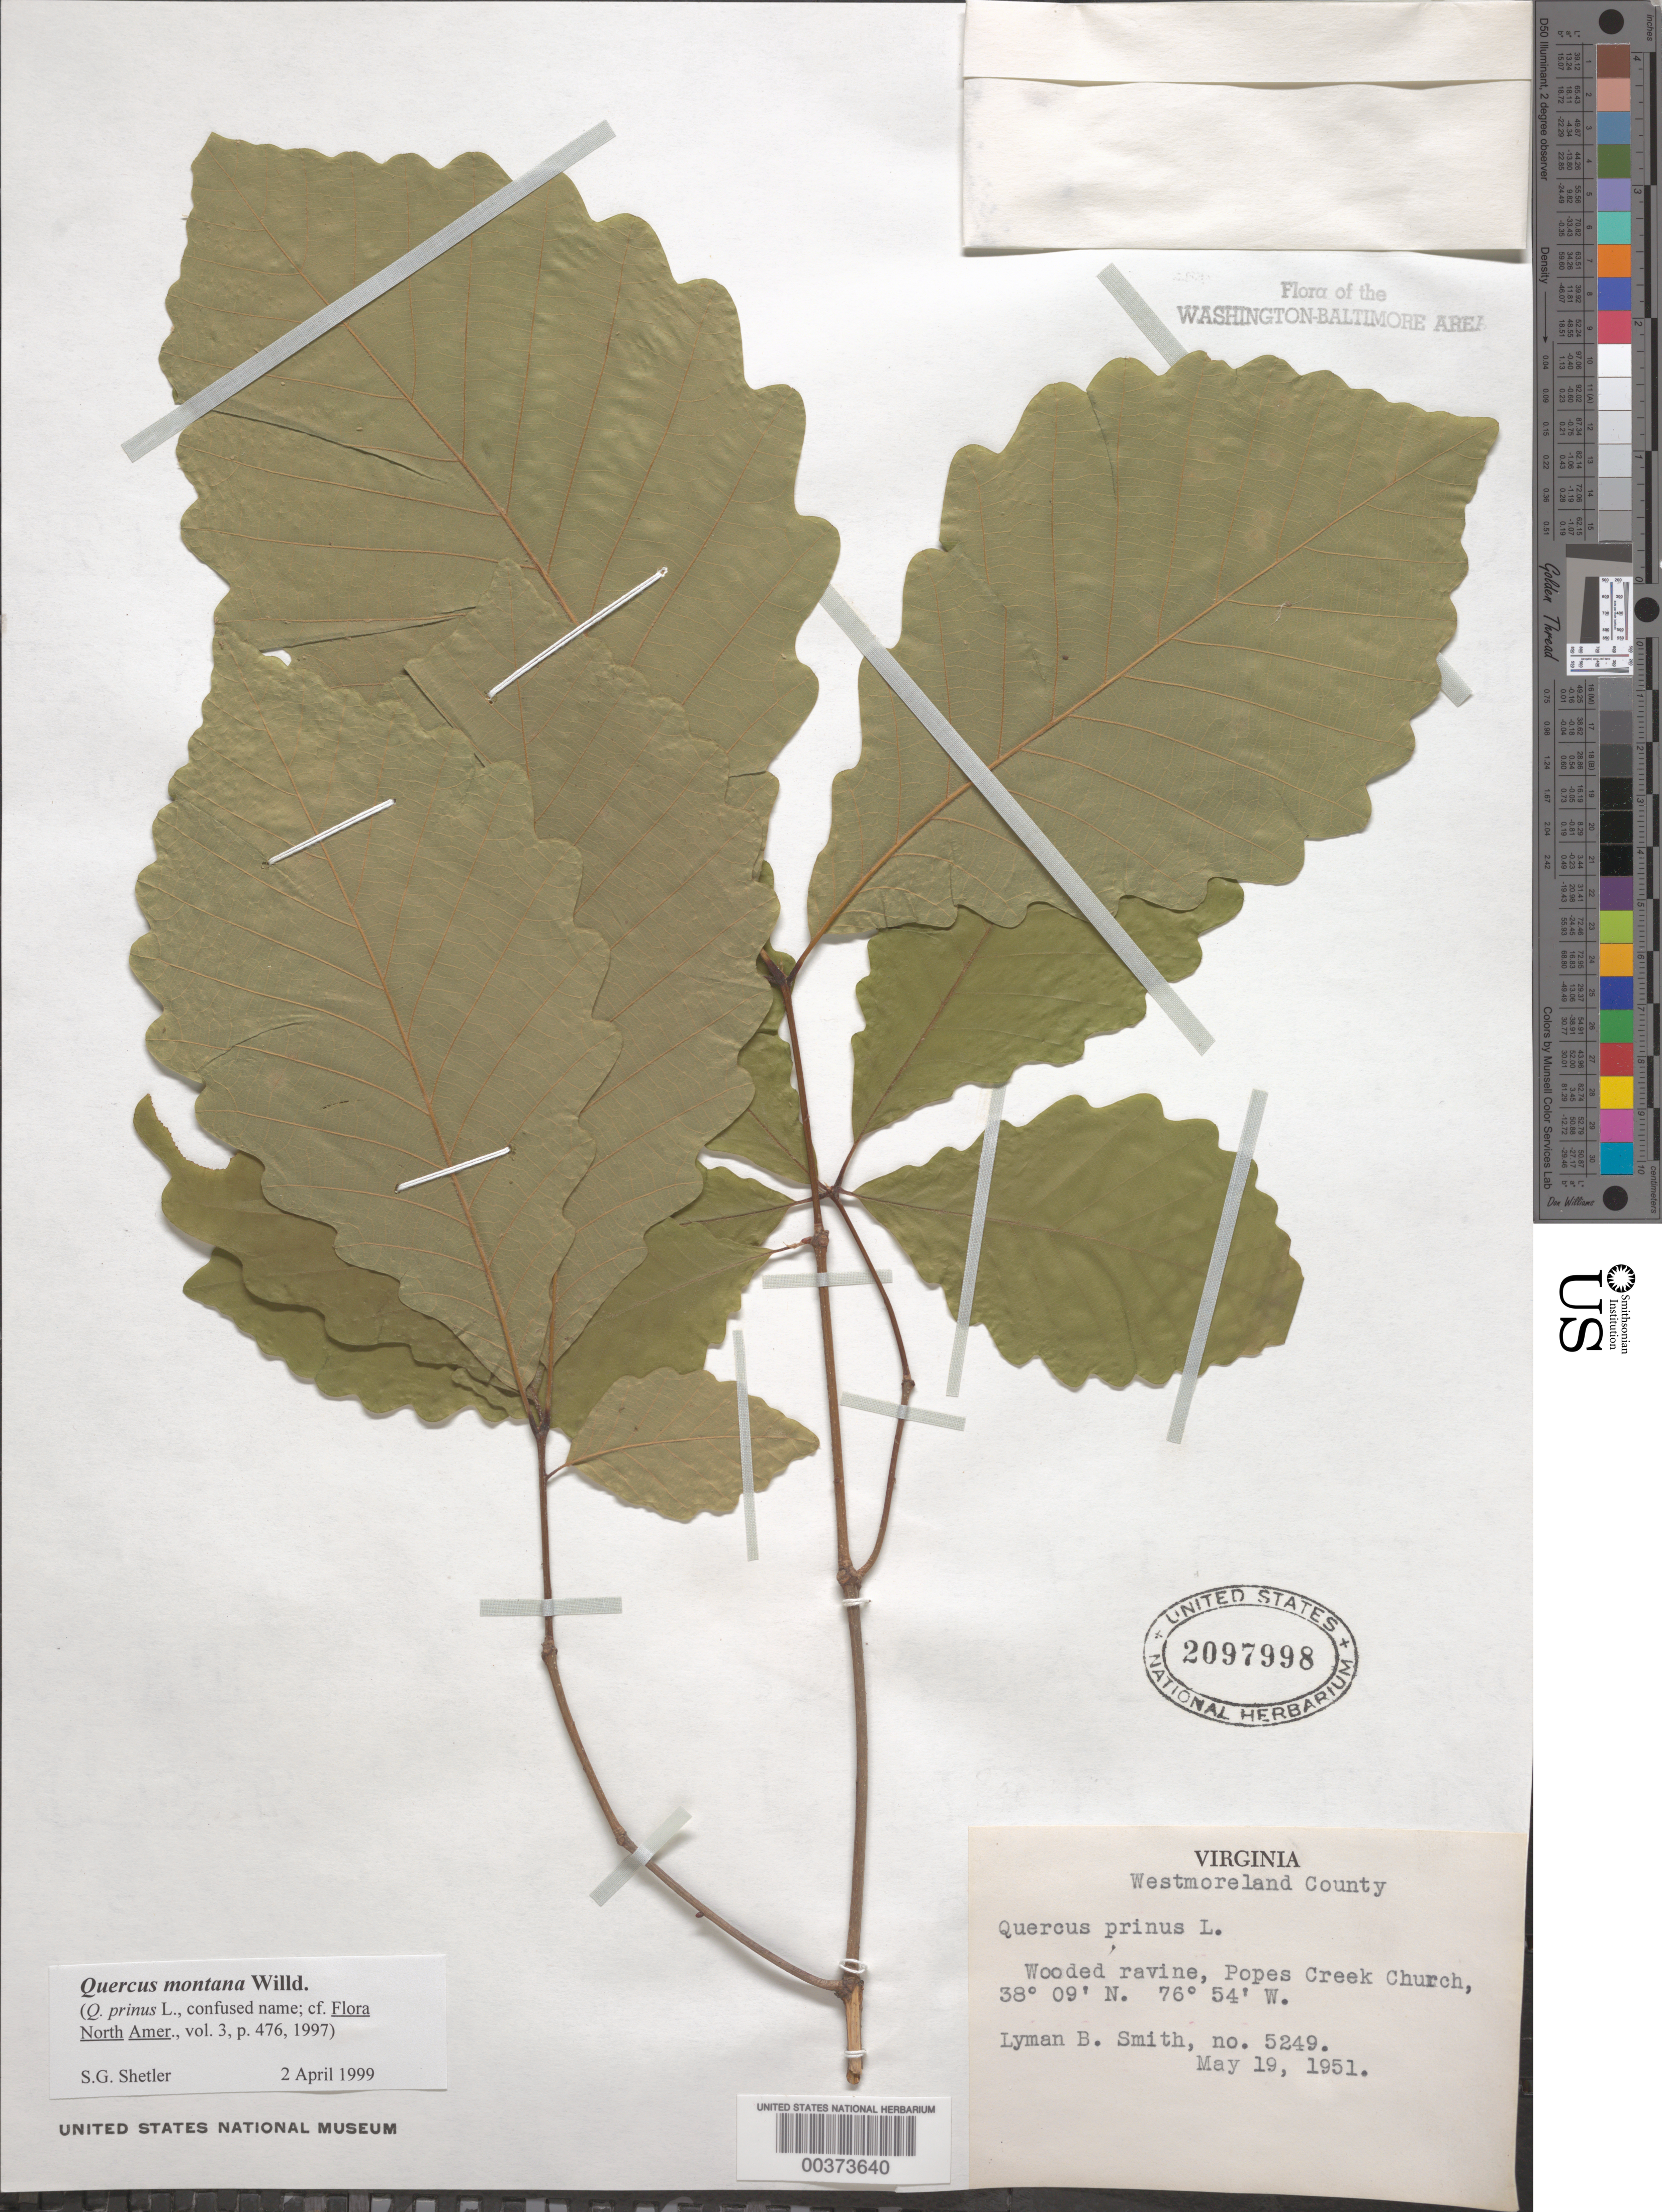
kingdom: Plantae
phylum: Tracheophyta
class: Magnoliopsida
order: Fagales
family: Fagaceae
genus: Quercus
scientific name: Quercus montana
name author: Willd.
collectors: L. Smith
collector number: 5249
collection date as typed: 19 May 1951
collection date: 1951-05-19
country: United States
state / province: Virginia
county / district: Westmoreland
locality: Popes Creek Church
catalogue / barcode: US 2097998